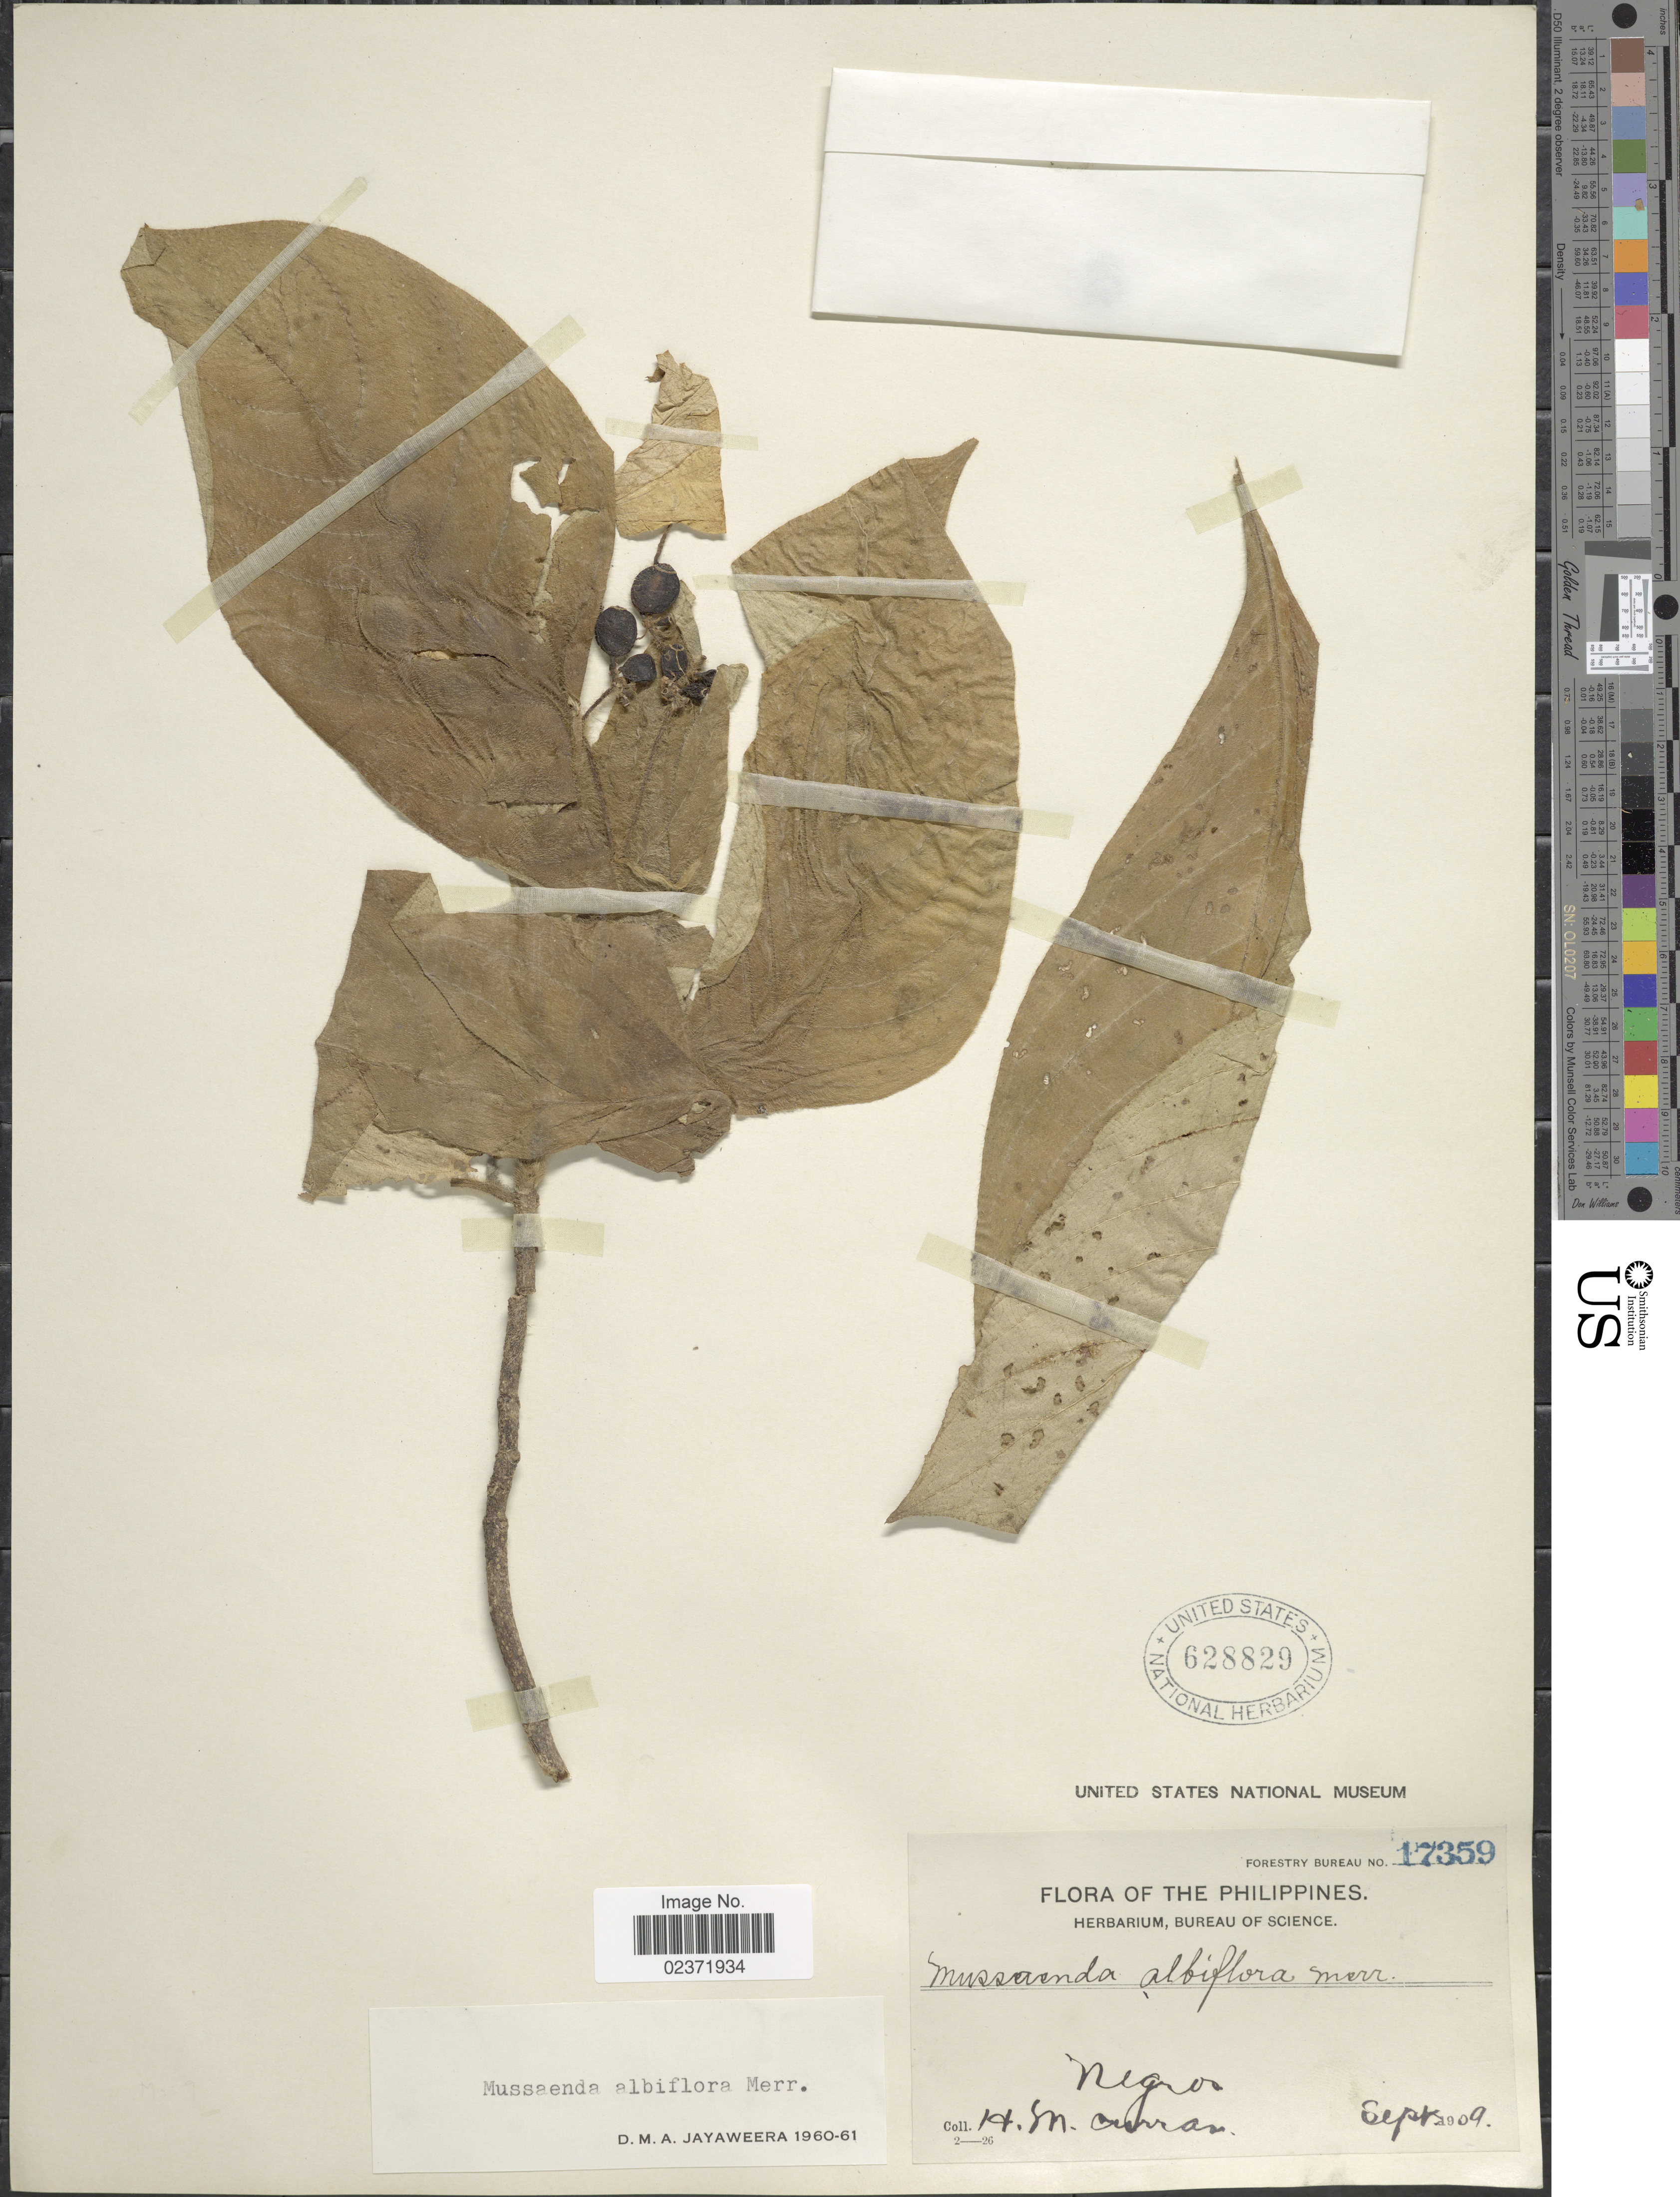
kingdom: Plantae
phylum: Tracheophyta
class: Magnoliopsida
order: Gentianales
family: Rubiaceae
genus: Mussaenda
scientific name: Mussaenda albiflora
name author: Merr.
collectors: H. M. Curran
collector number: Forestry Bureau 17359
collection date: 1909-09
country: Philippines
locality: Negros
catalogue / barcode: US 628829